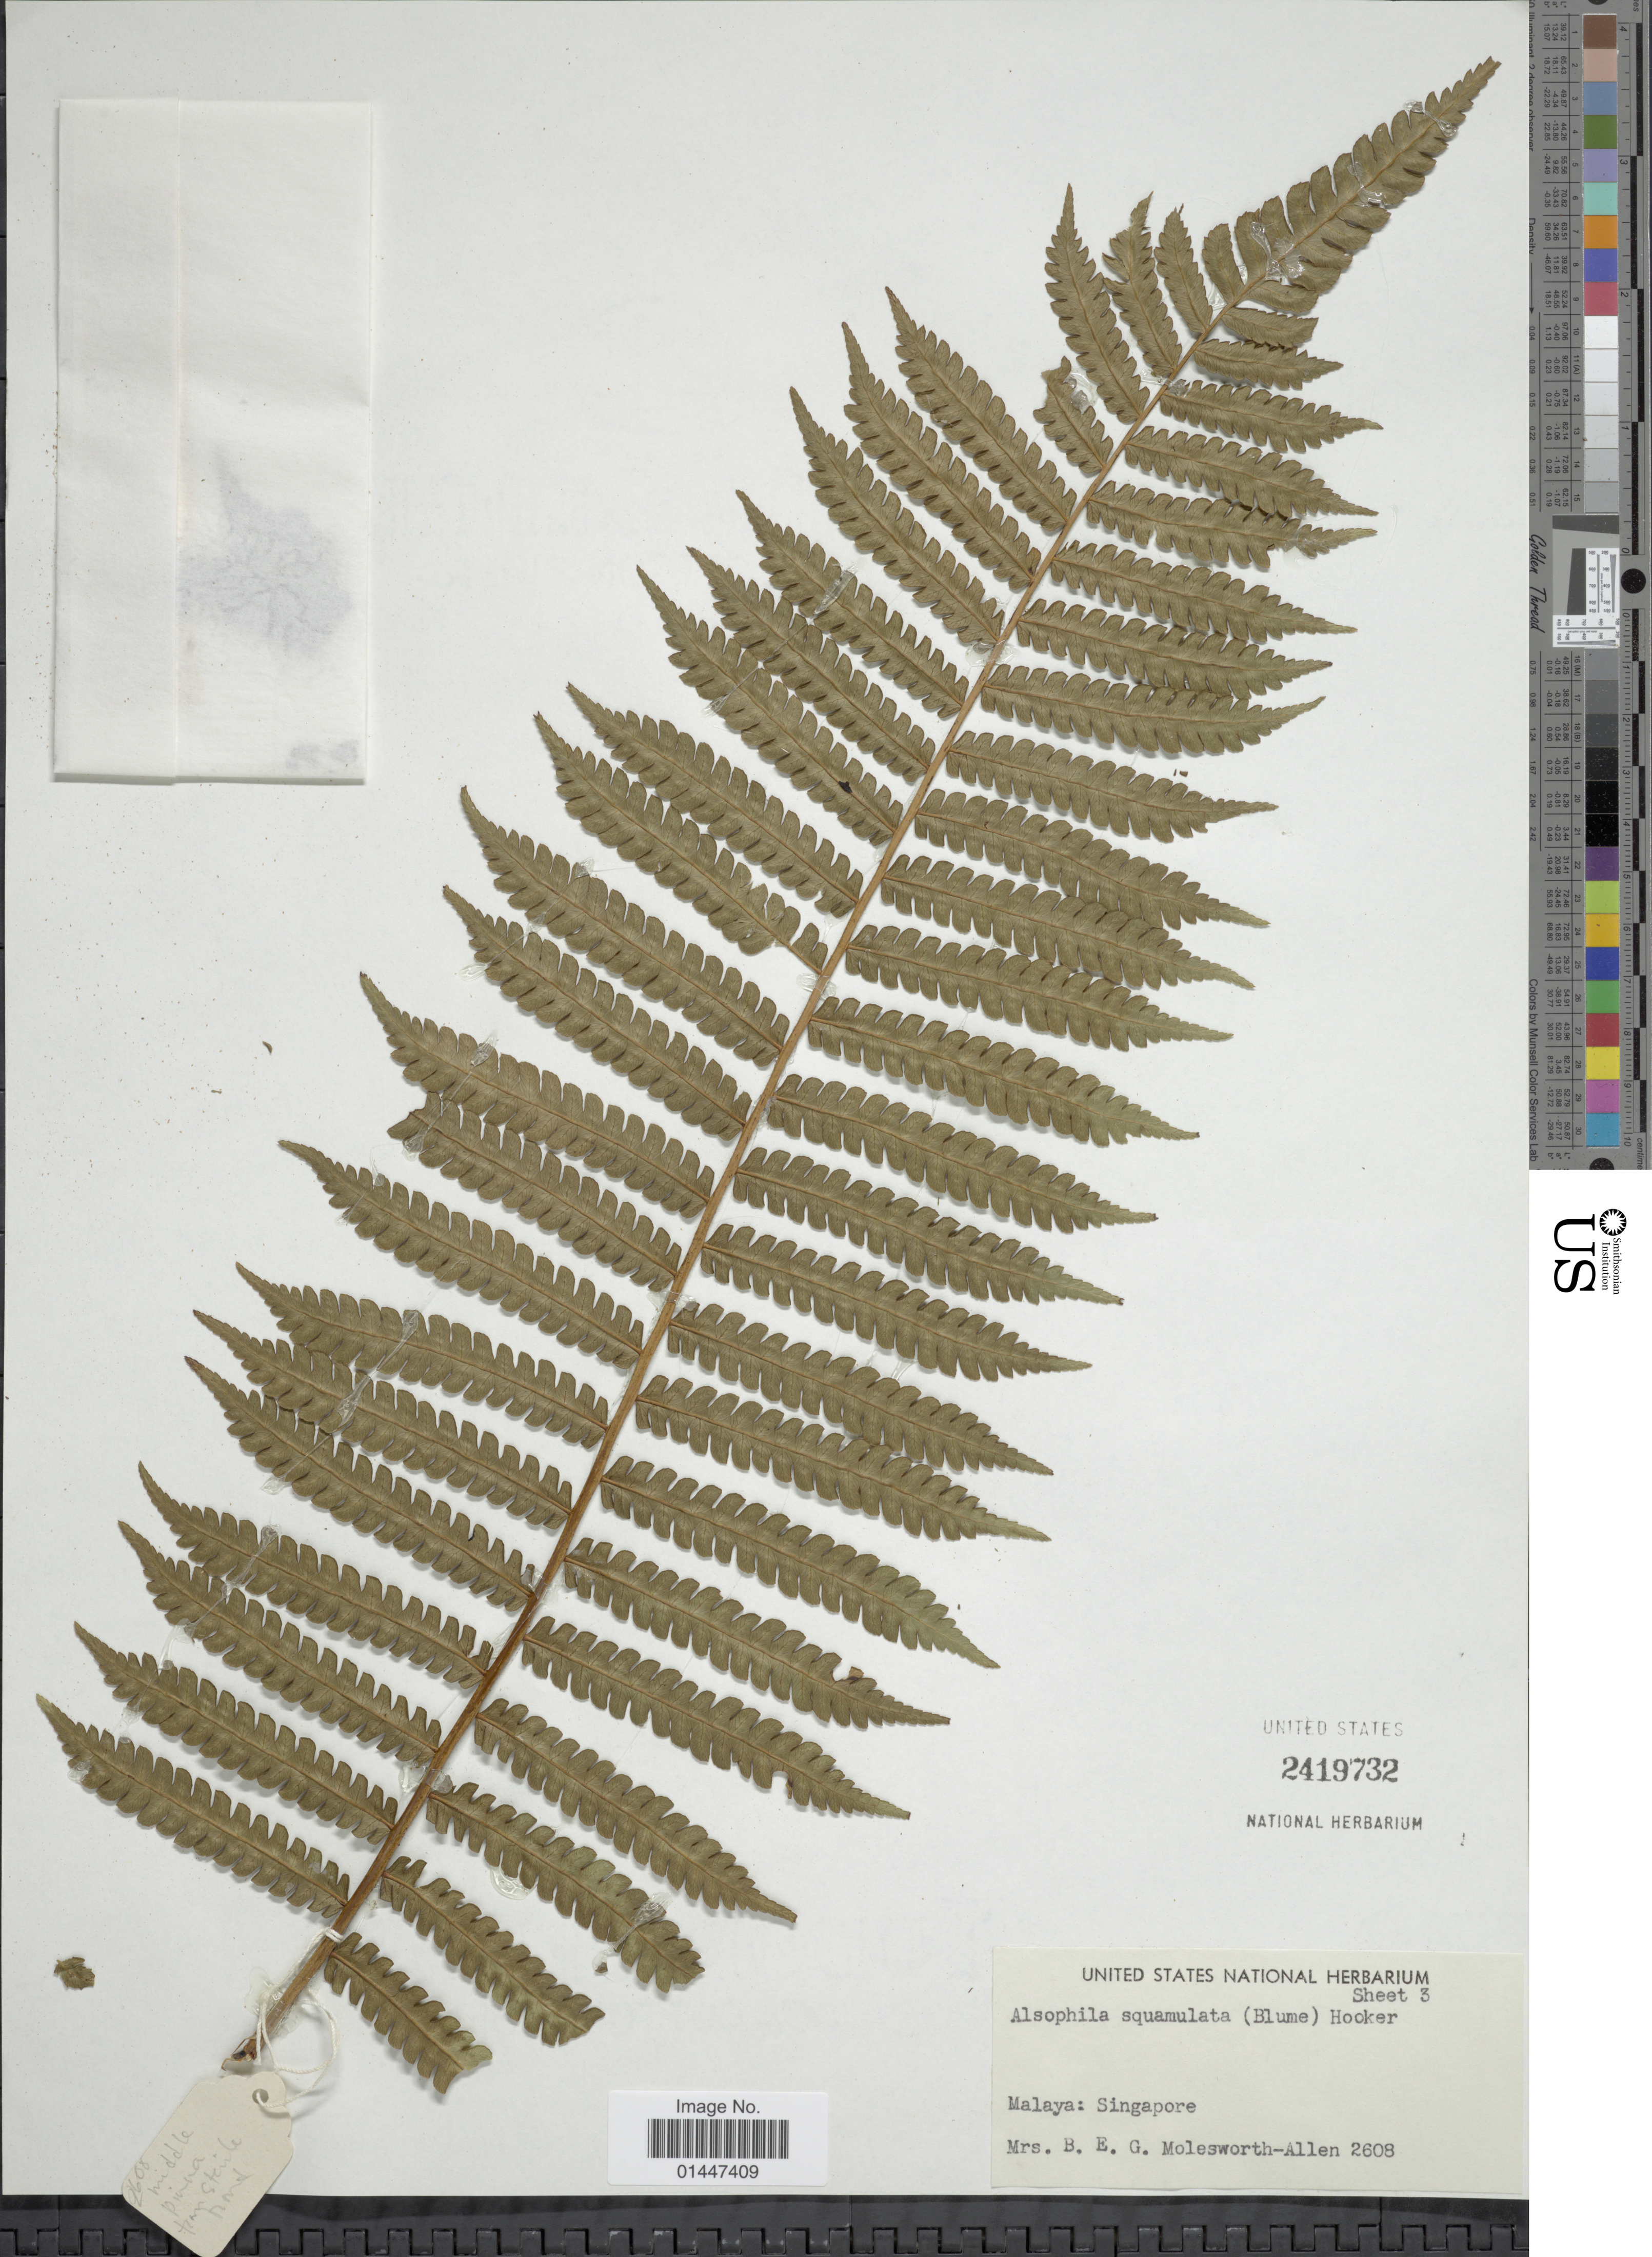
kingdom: Plantae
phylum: Tracheophyta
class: Polypodiopsida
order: Cyatheales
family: Cyatheaceae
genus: Sphaeropteris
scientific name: Sphaeropteris squamulata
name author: (Blume) R.M. Tryon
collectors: Mrs. B. E. G. Molesworth-Allen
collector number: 2608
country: Malaysia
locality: Malaya: Singapore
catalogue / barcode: US 2419732